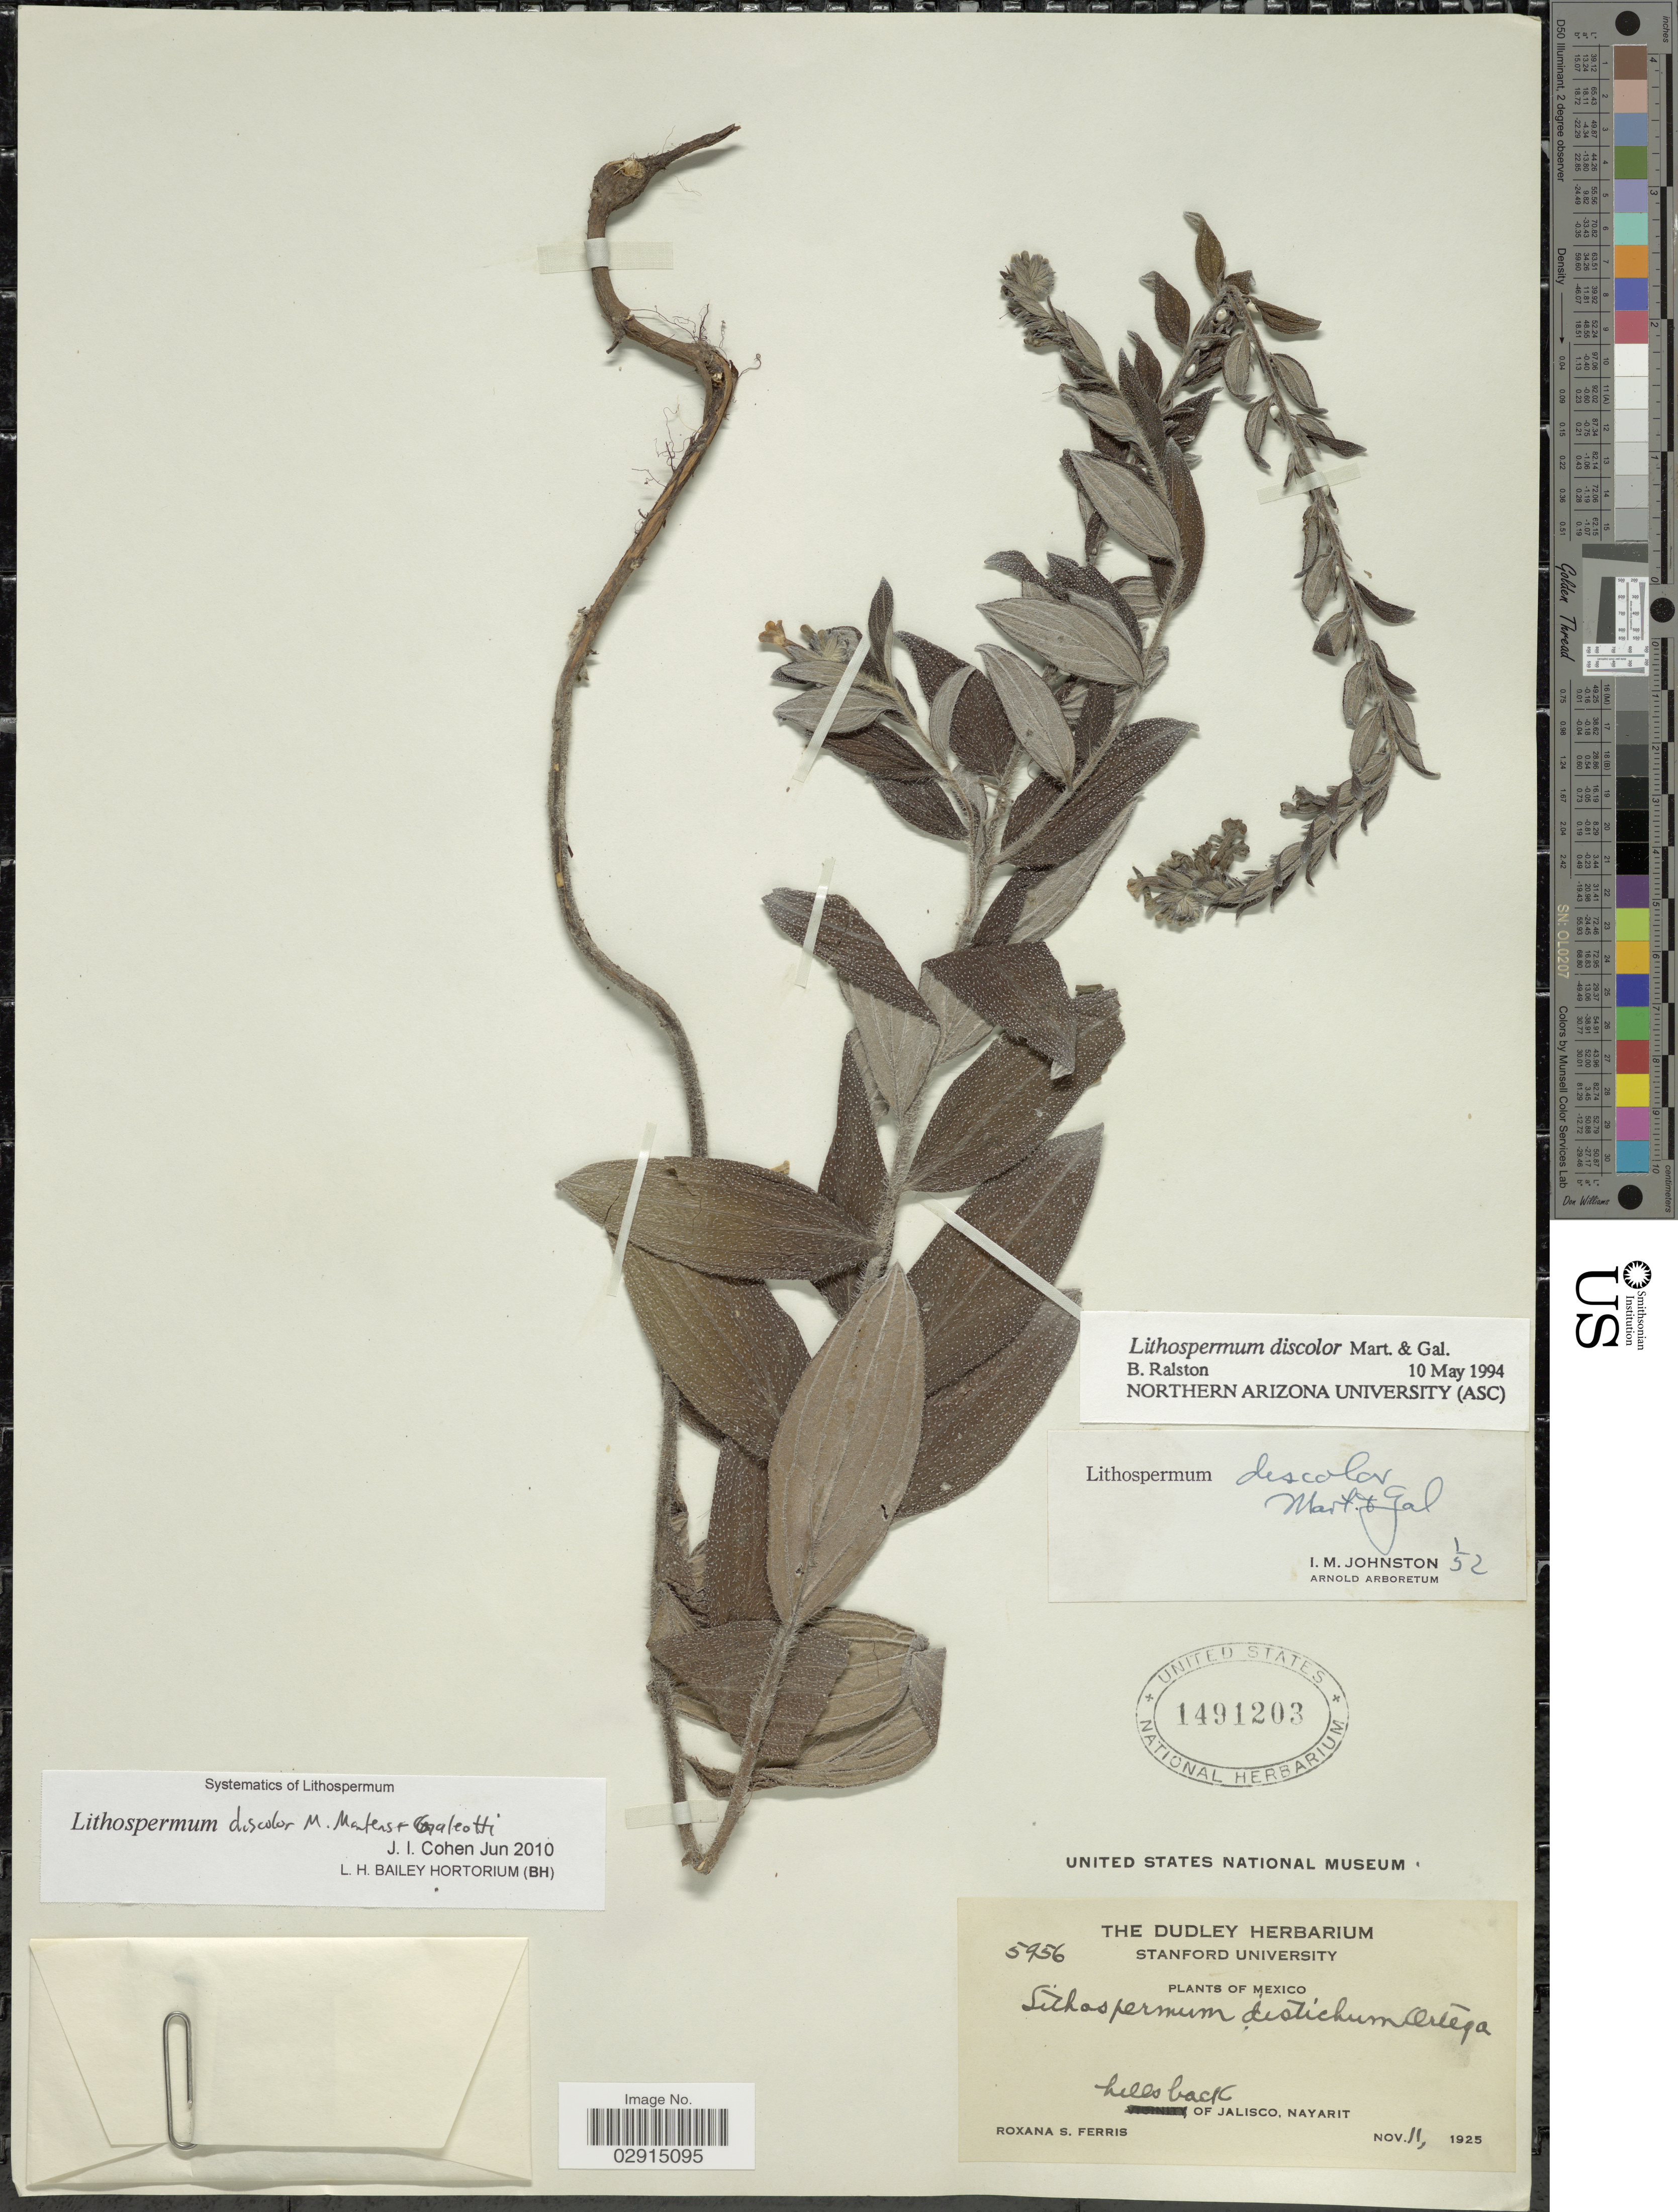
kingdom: Plantae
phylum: Tracheophyta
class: Magnoliopsida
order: Boraginales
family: Boraginaceae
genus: Lithospermum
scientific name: Lithospermum discolor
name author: M. Martens & Galeotti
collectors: R. S. Ferris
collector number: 5956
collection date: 1925-11-11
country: Mexico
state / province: Nayarit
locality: Hills back of Jalisco, Nayarit.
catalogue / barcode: US 1491203